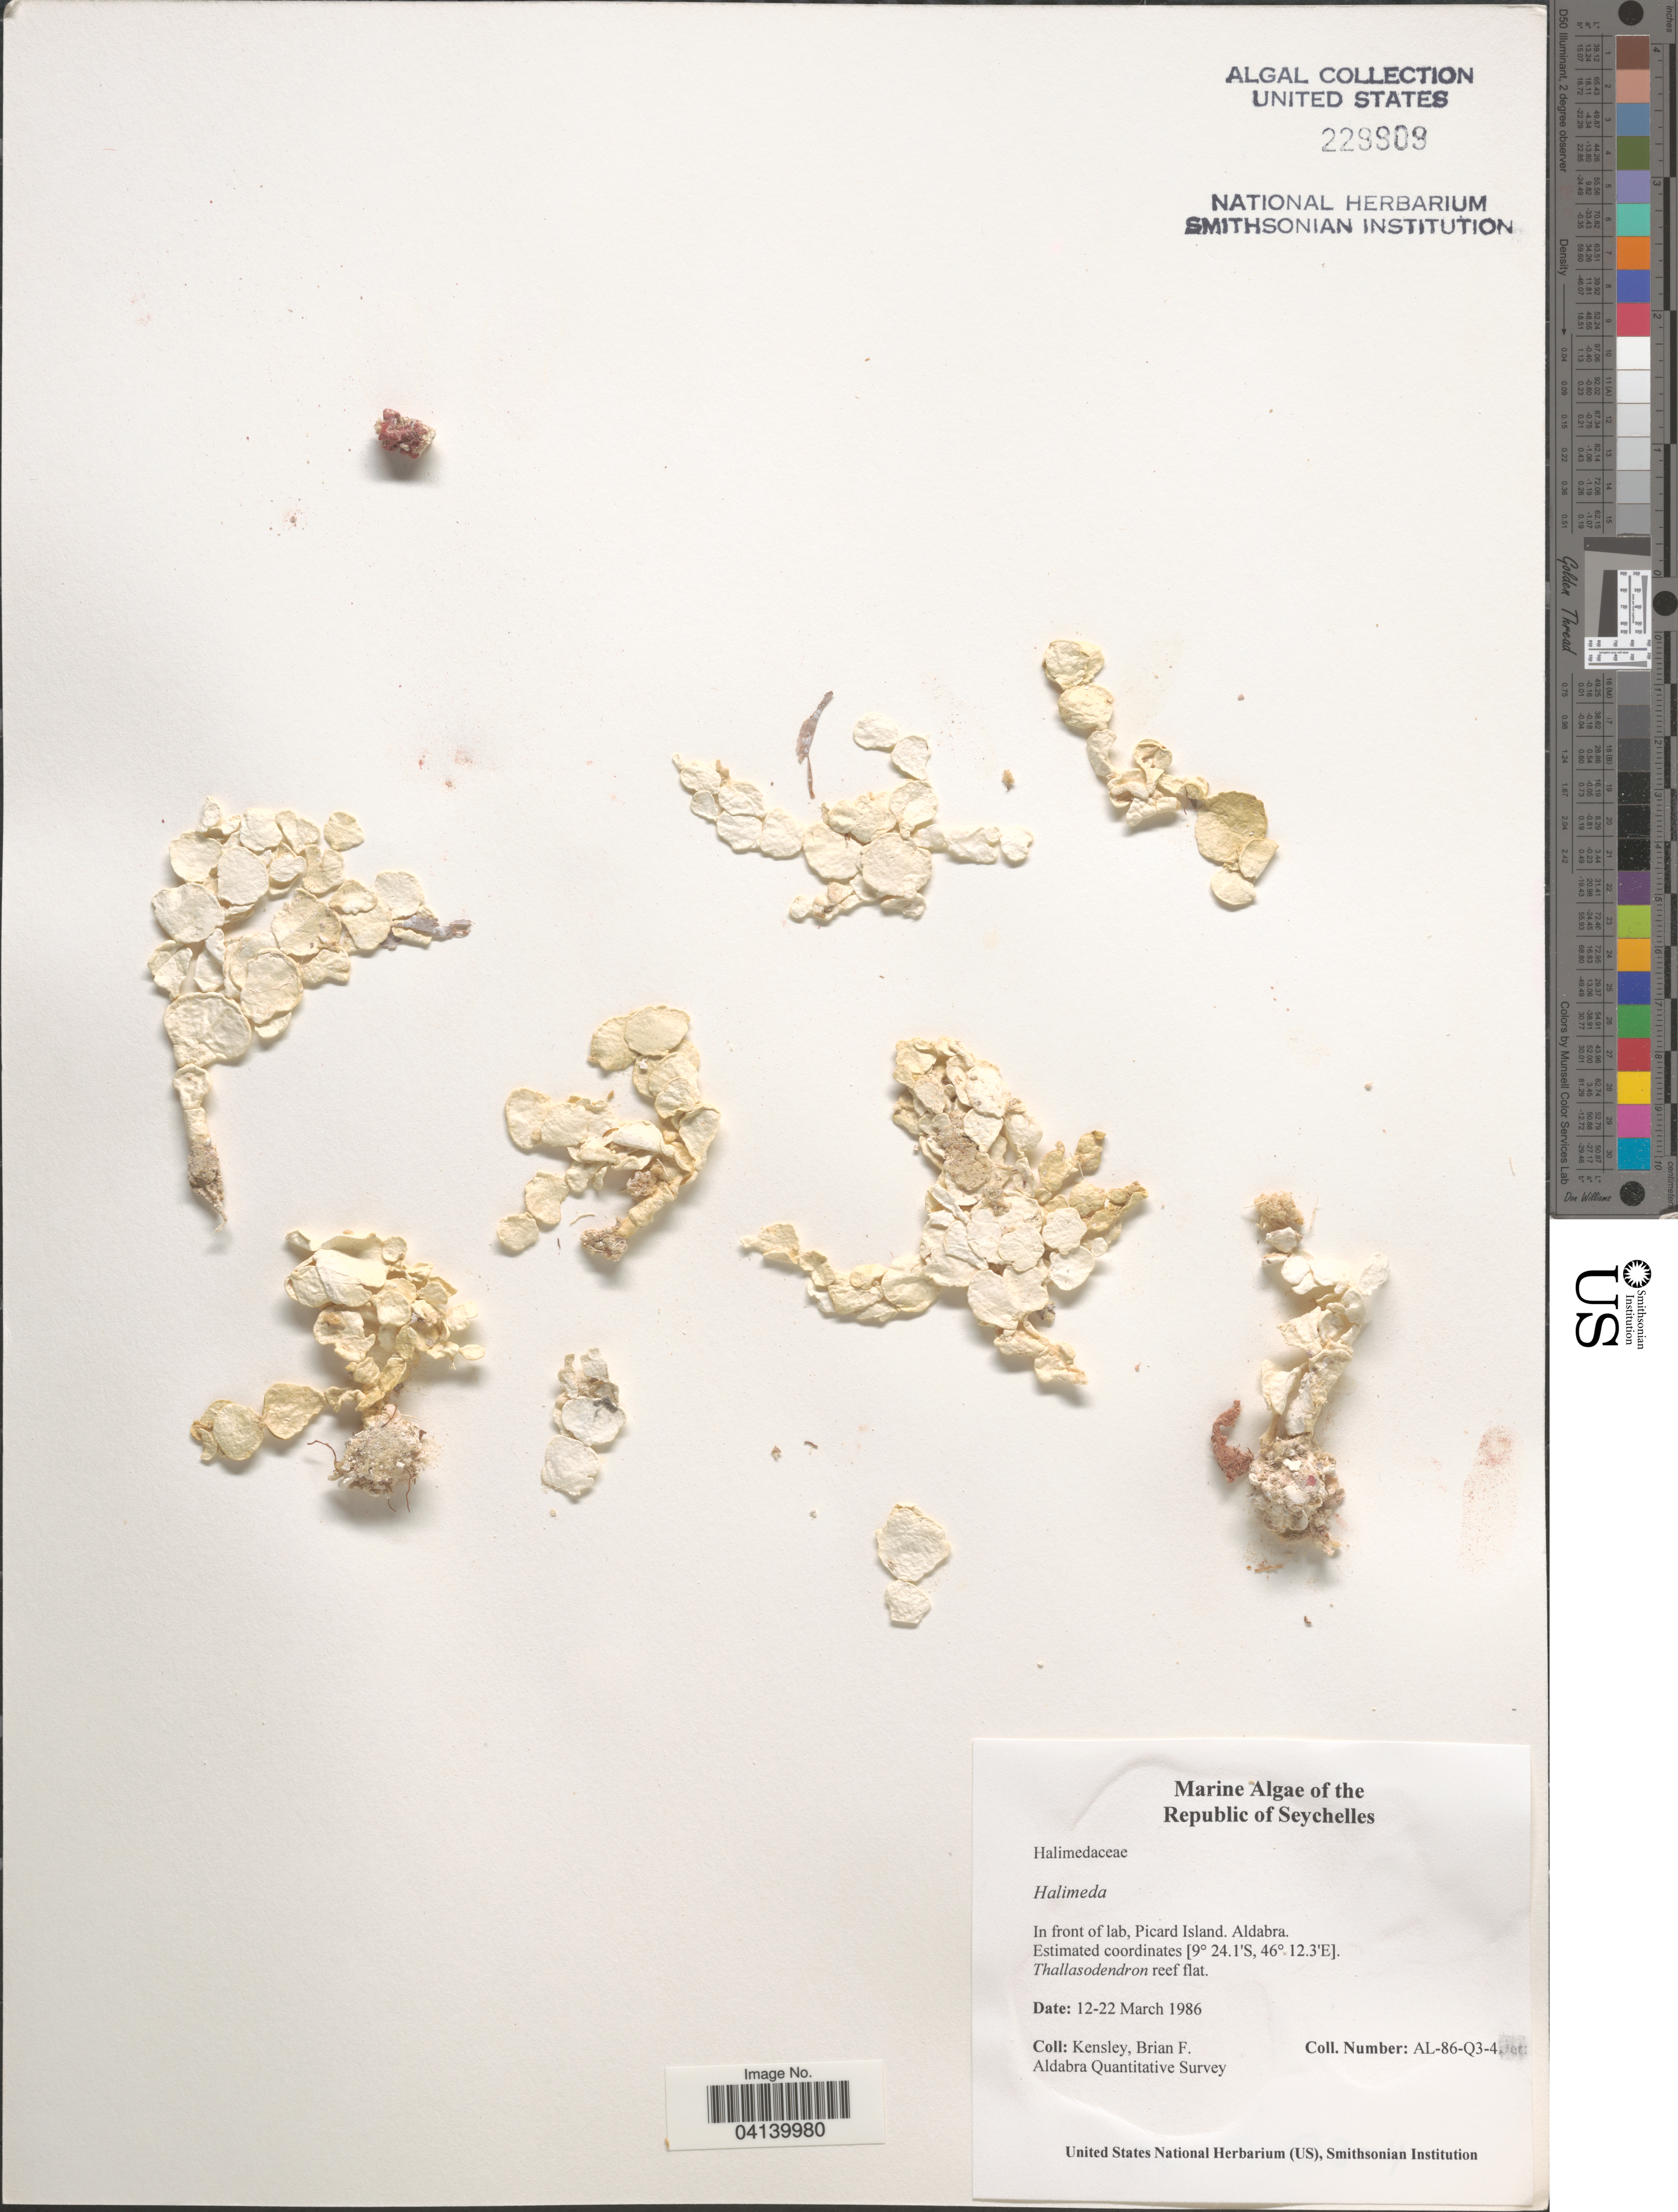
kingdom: Plantae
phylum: Chlorophyta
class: Ulvophyceae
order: Bryopsidales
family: Halimedaceae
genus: Halimeda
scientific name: Halimeda sp.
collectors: B. Kensley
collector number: AL-86-Q3-4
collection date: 1986-03-12/1986-03-22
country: Seychelles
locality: Republic of Seychelles. In front of lab, Picard Island. Aldabra. Aldabra Quantitative Survey.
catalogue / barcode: US 229909